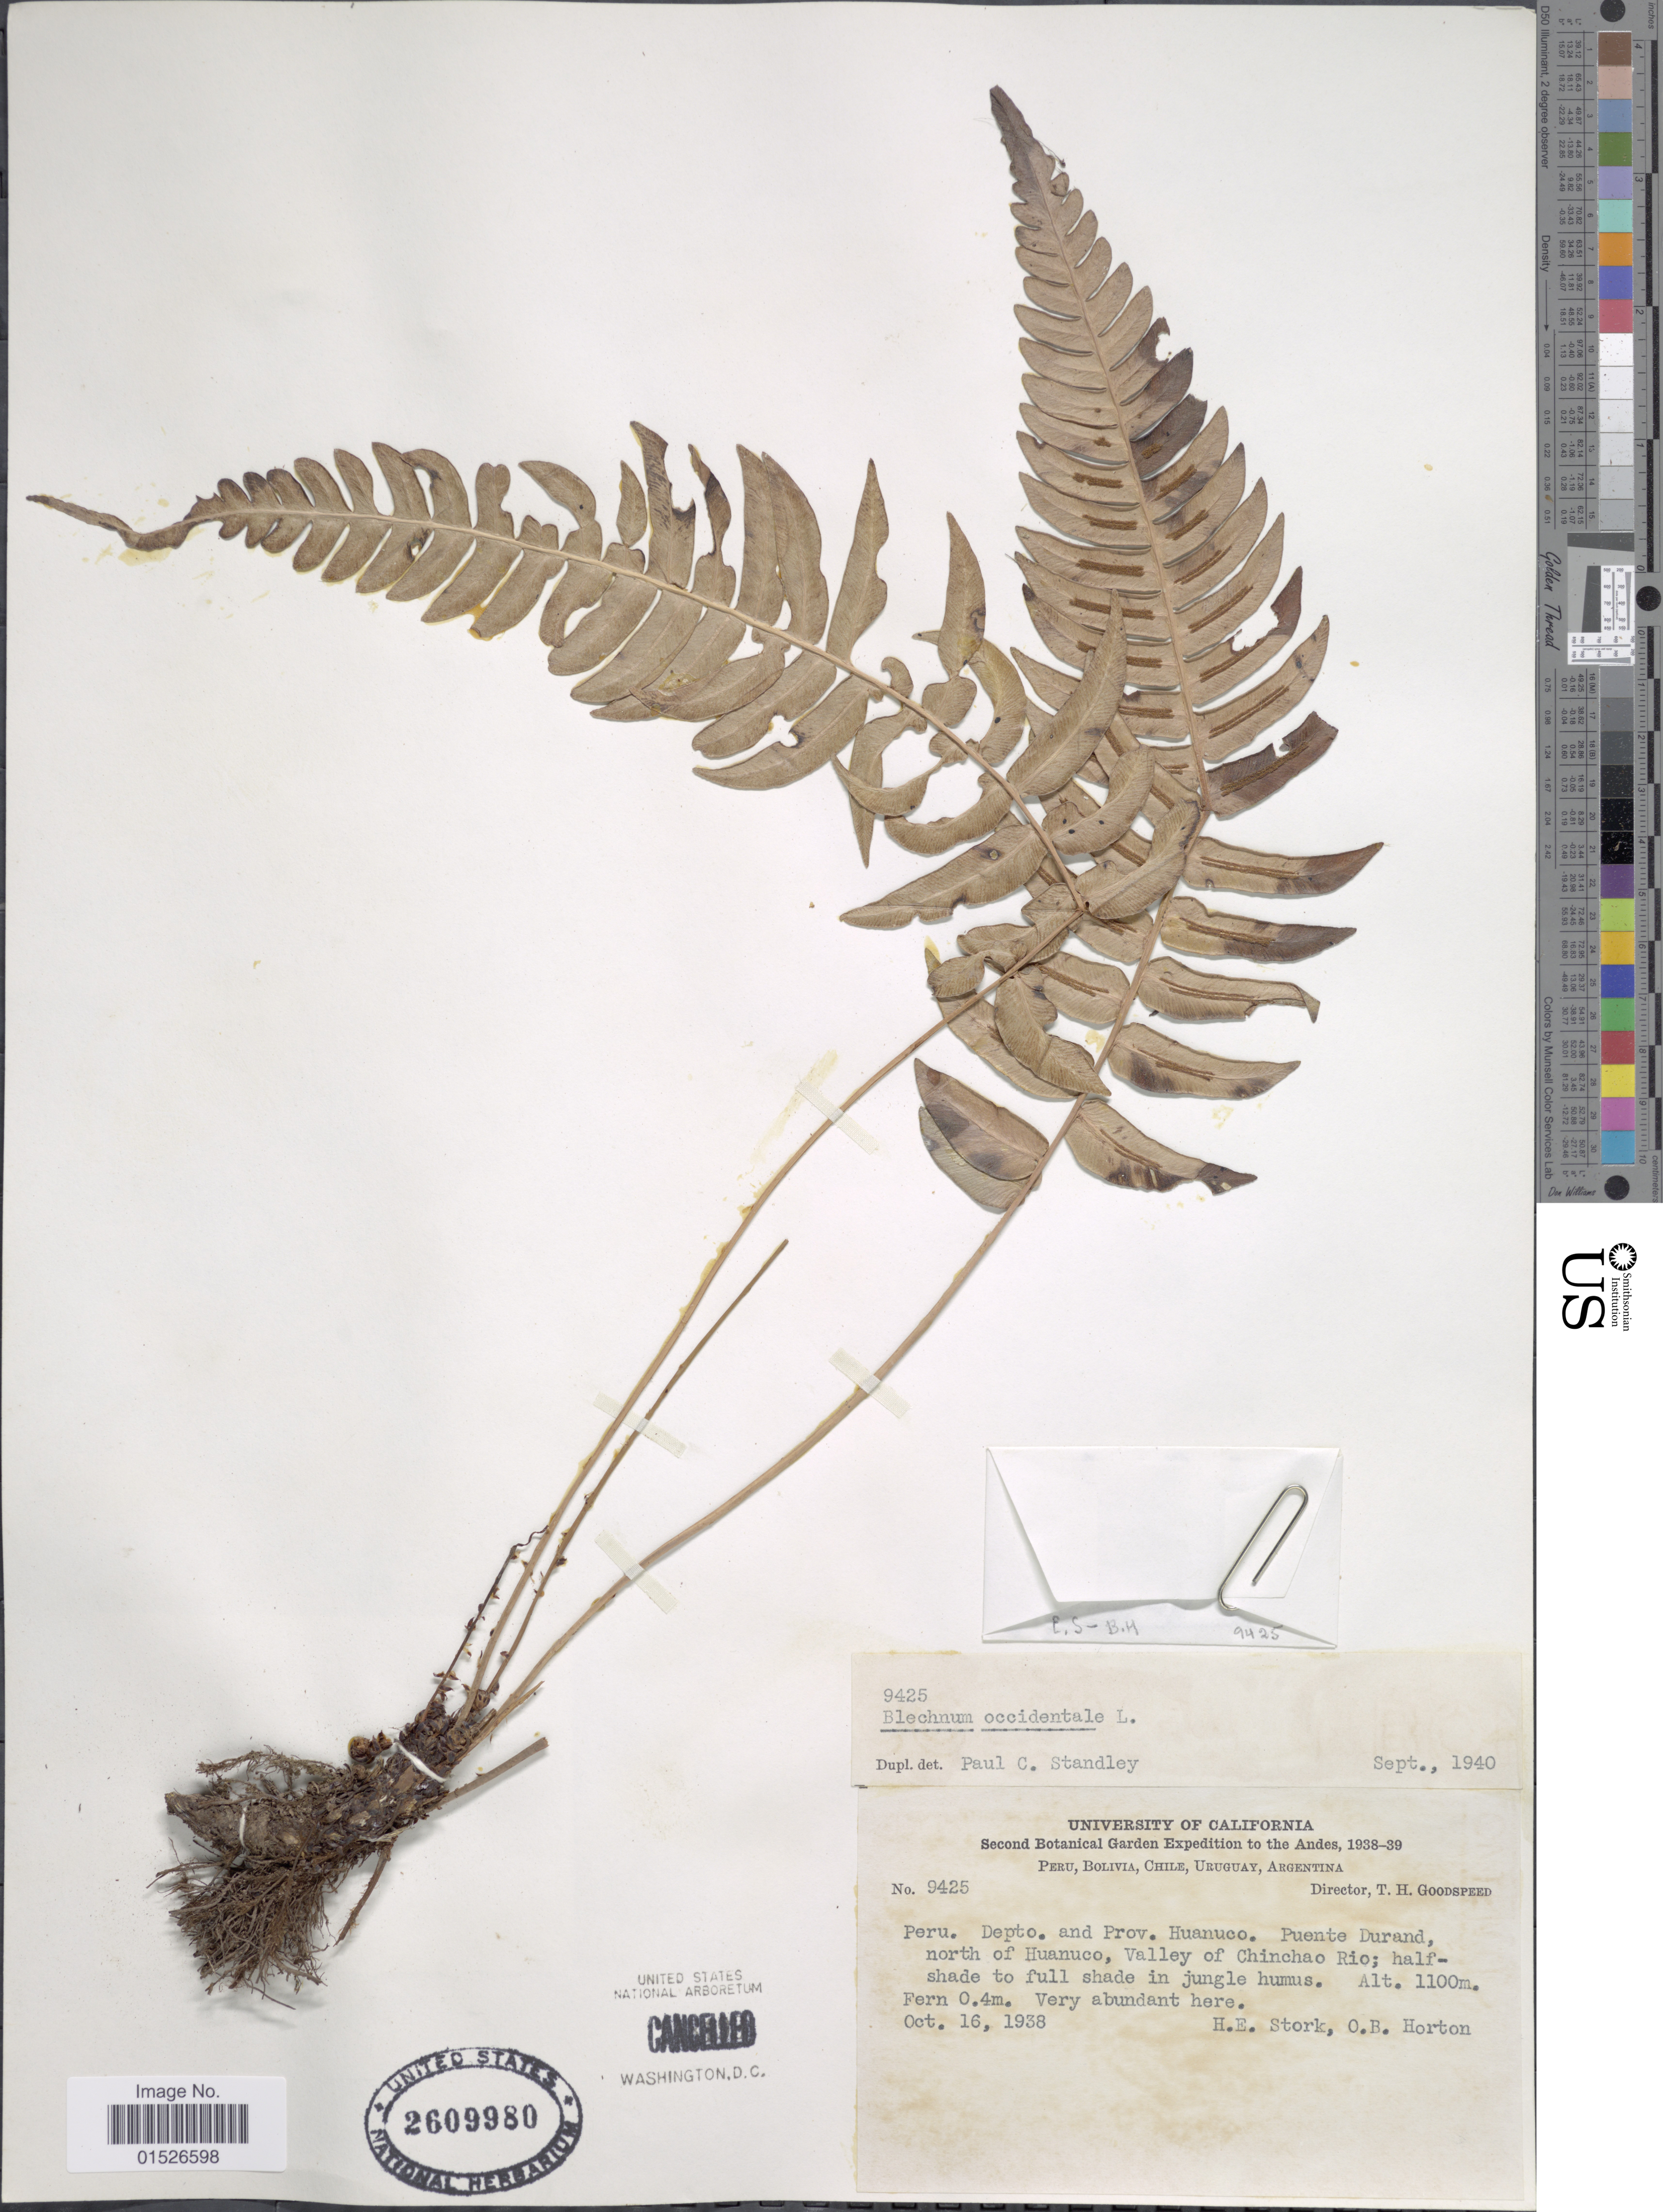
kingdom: Plantae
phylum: Tracheophyta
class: Polypodiopsida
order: Polypodiales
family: Blechnaceae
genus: Blechnum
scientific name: Blechnum occidentale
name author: L.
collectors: H. E. Stork & O. B. Horton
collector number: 9425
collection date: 1938-10-16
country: Peru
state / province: Huánuco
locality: Peru. Depto. and Prov. Huanuco. Puente Gurand, north of Huanuco, Valley of Chinchao Rio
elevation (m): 1100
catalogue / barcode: US 2609980